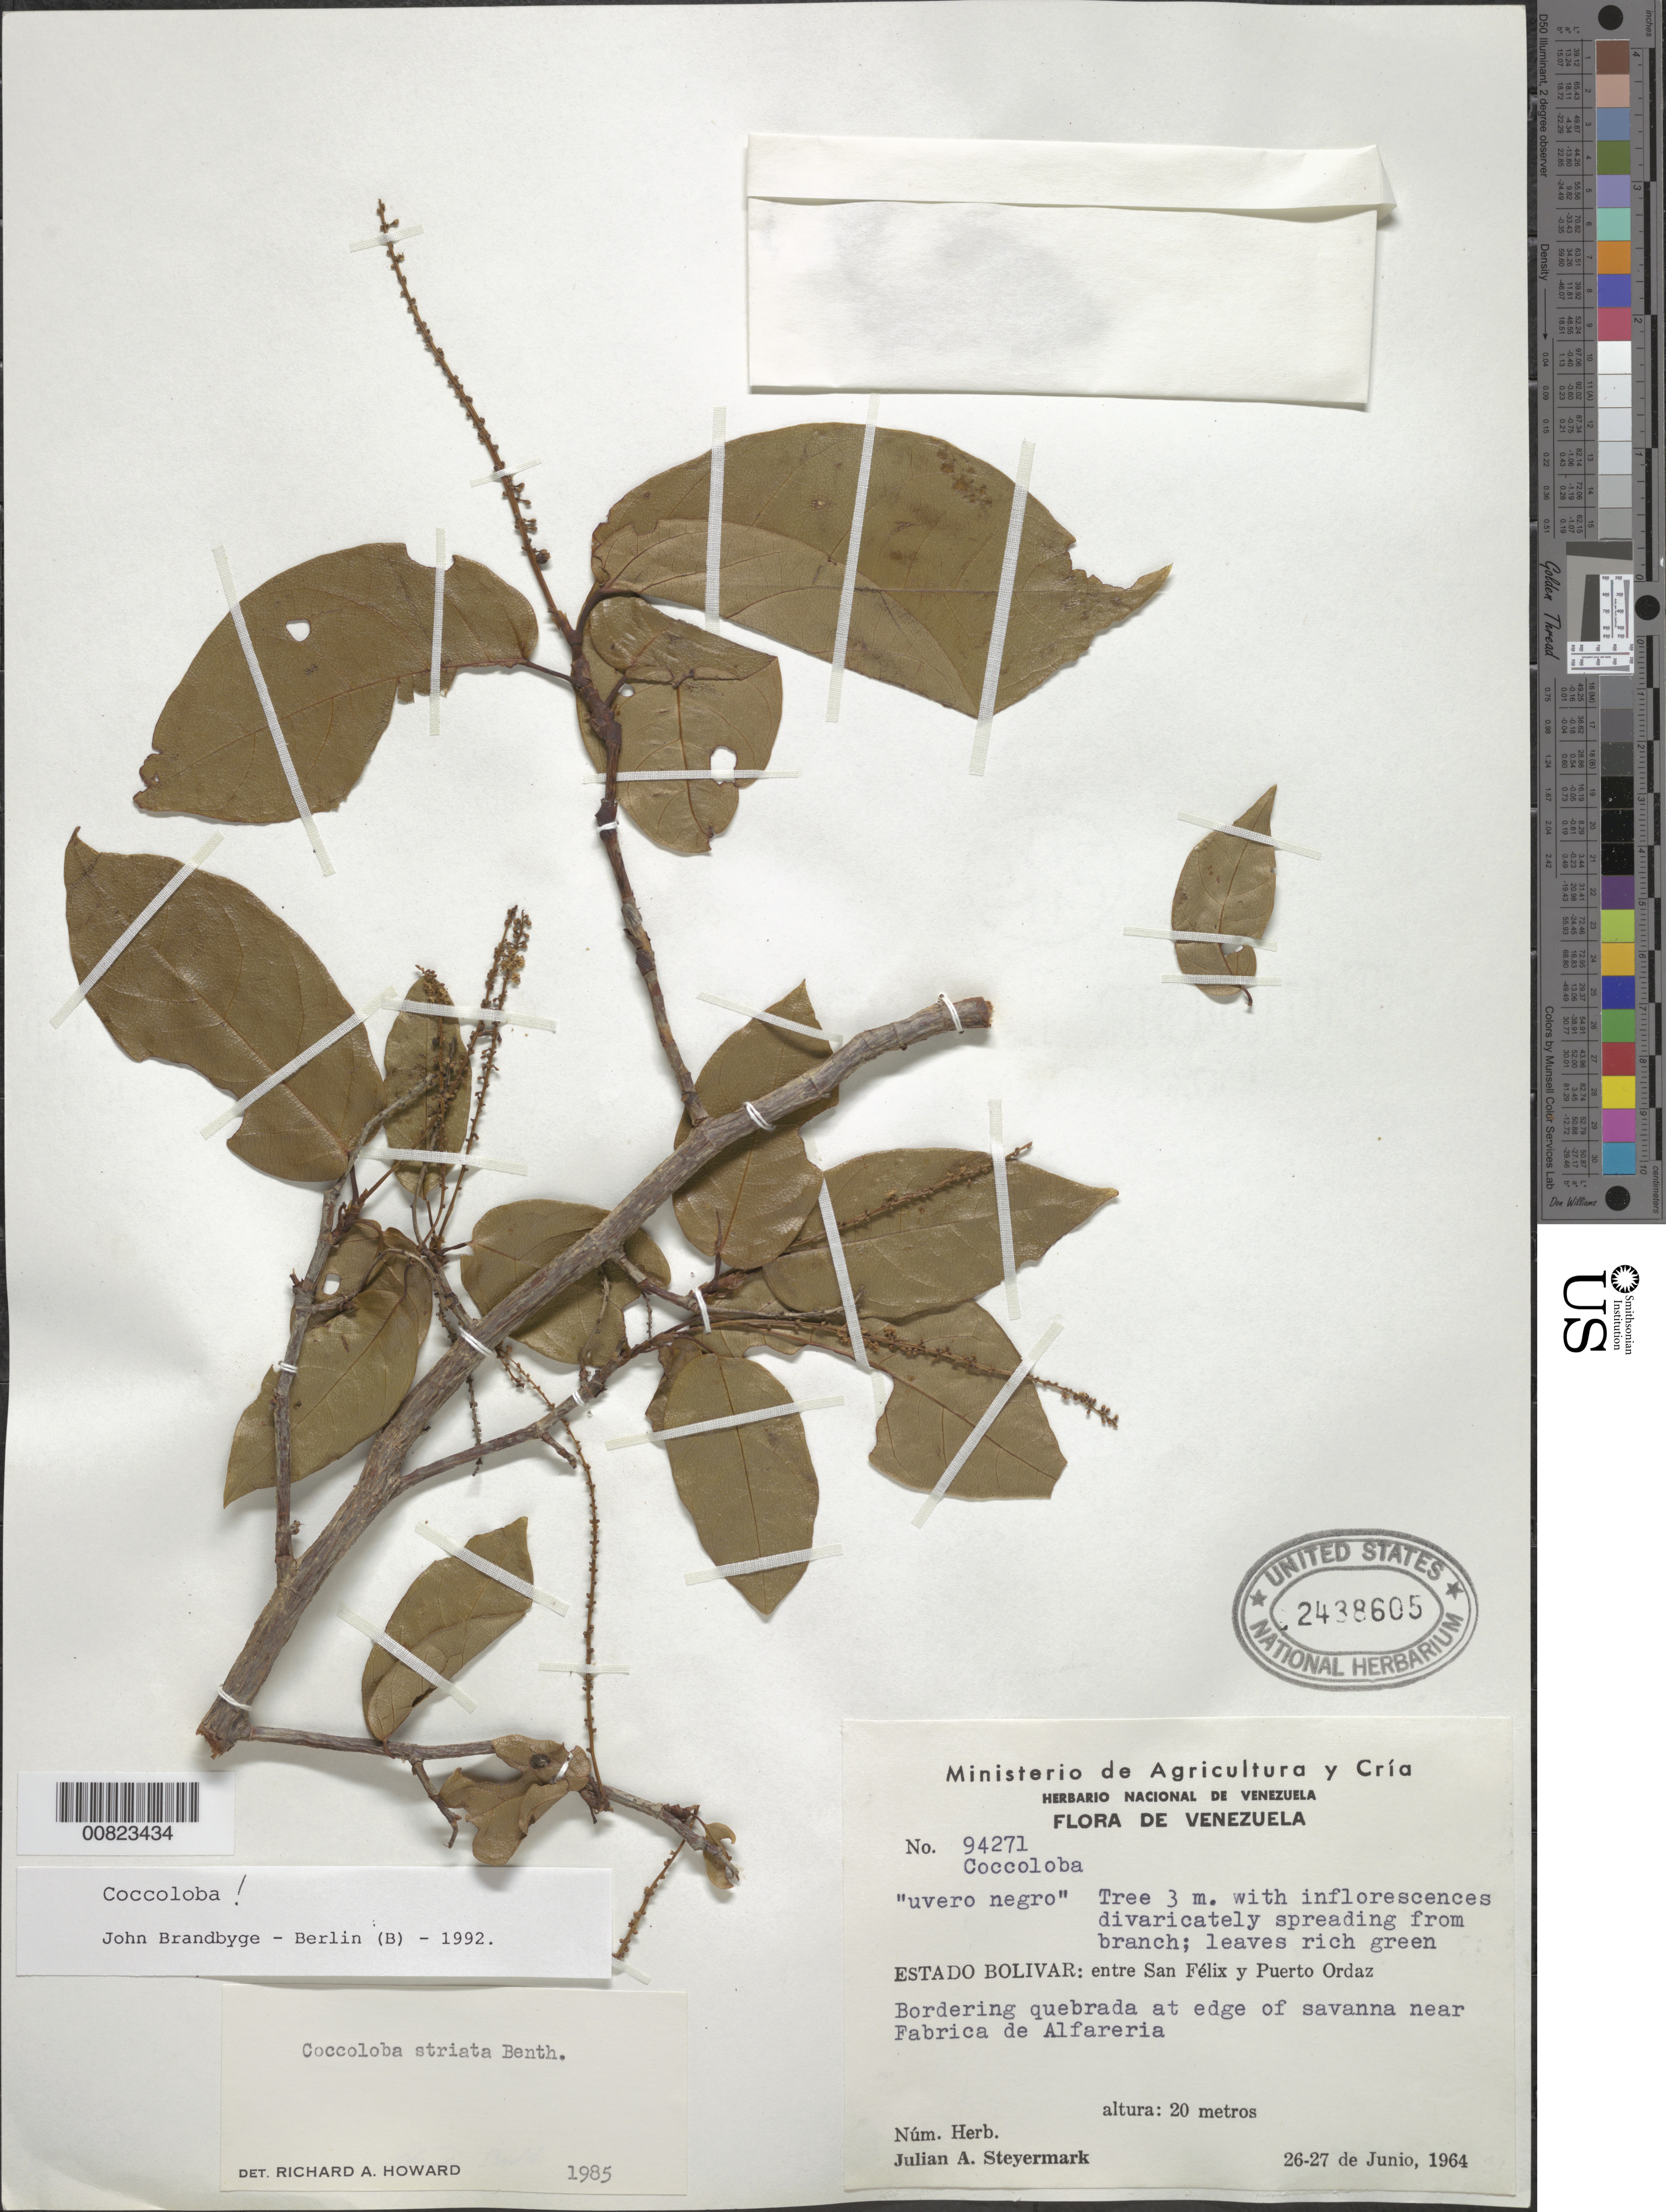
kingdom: Plantae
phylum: Tracheophyta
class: Magnoliopsida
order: Caryophyllales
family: Polygonaceae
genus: Coccoloba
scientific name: Coccoloba striata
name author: Benth.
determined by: Brandbyge, J.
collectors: J. Steyermark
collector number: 94271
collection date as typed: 26-Jun-64 to 27-Jun-64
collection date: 1964-06-26/1964-06-27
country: Venezuela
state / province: Bolívar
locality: San Félix to Puerto Ordaz, near Fabrica de Alfareria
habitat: Quebrada at edge of savanna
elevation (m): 20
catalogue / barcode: US 2438605